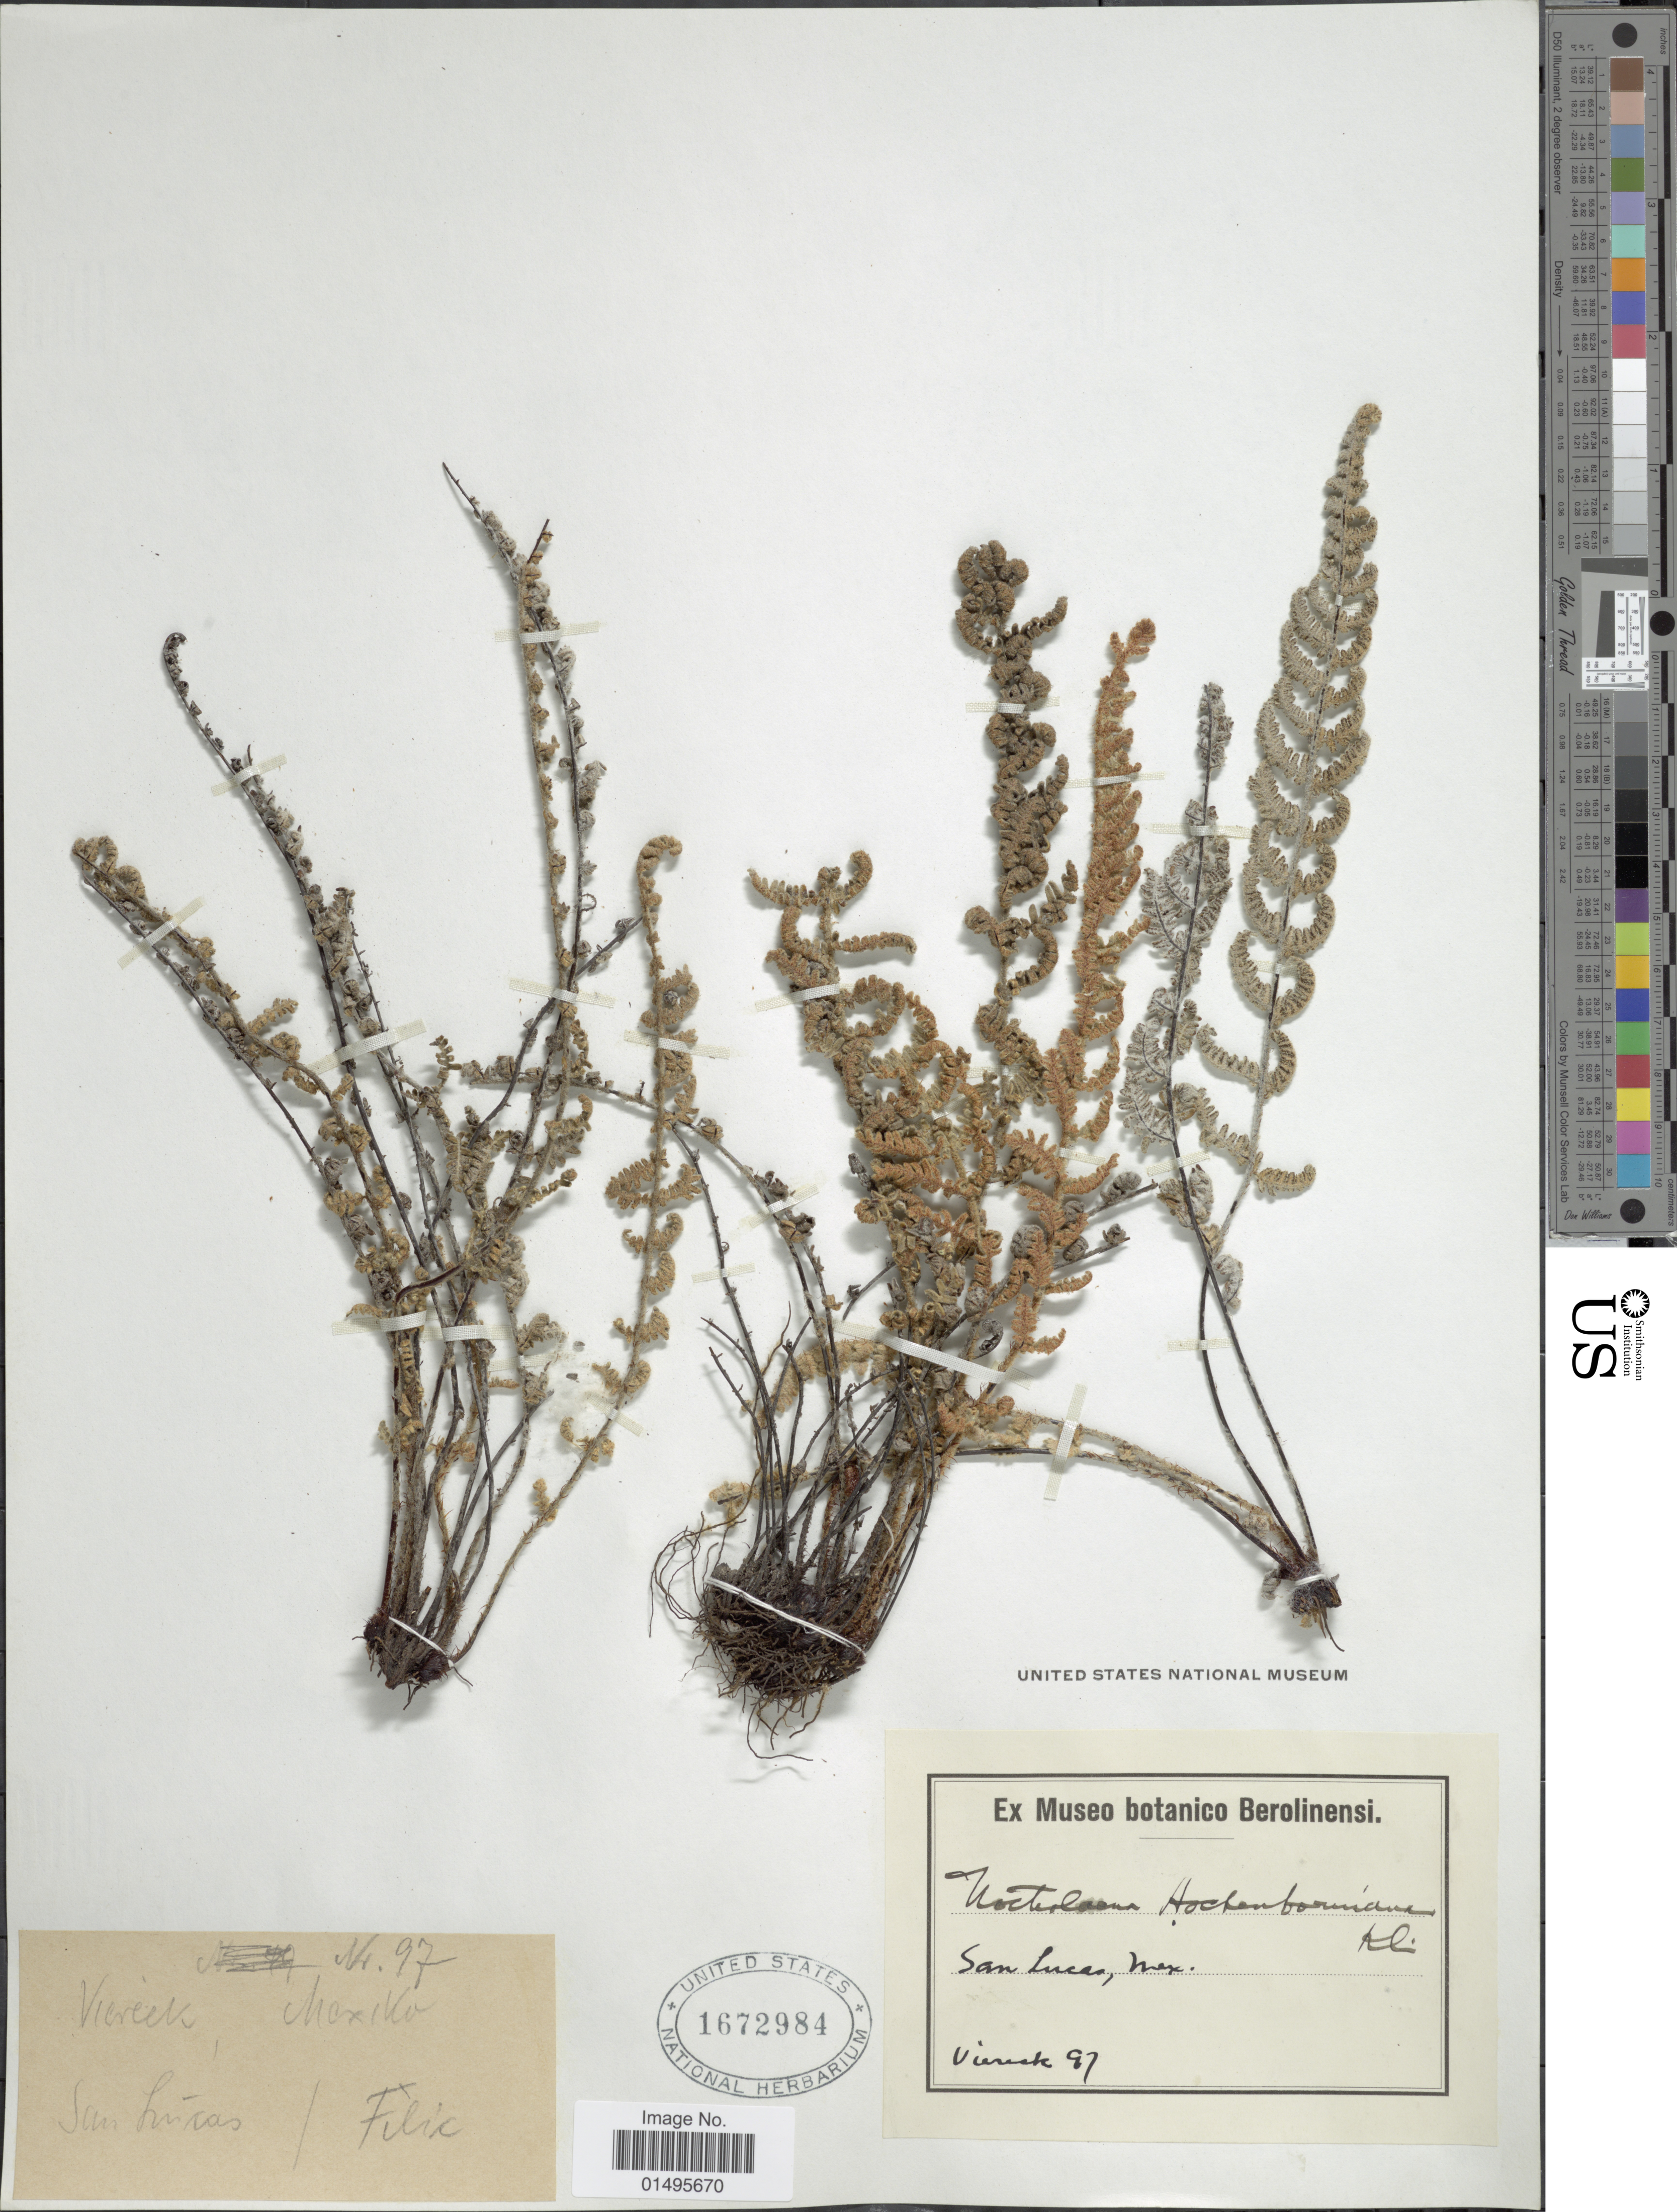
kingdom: Plantae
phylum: Tracheophyta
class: Polypodiopsida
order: Polypodiales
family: Pteridaceae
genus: Notholaena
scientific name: Notholaena aschenborniana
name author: Klotzsch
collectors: Vierisk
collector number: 97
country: Mexico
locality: San Lucas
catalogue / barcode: US 1672984